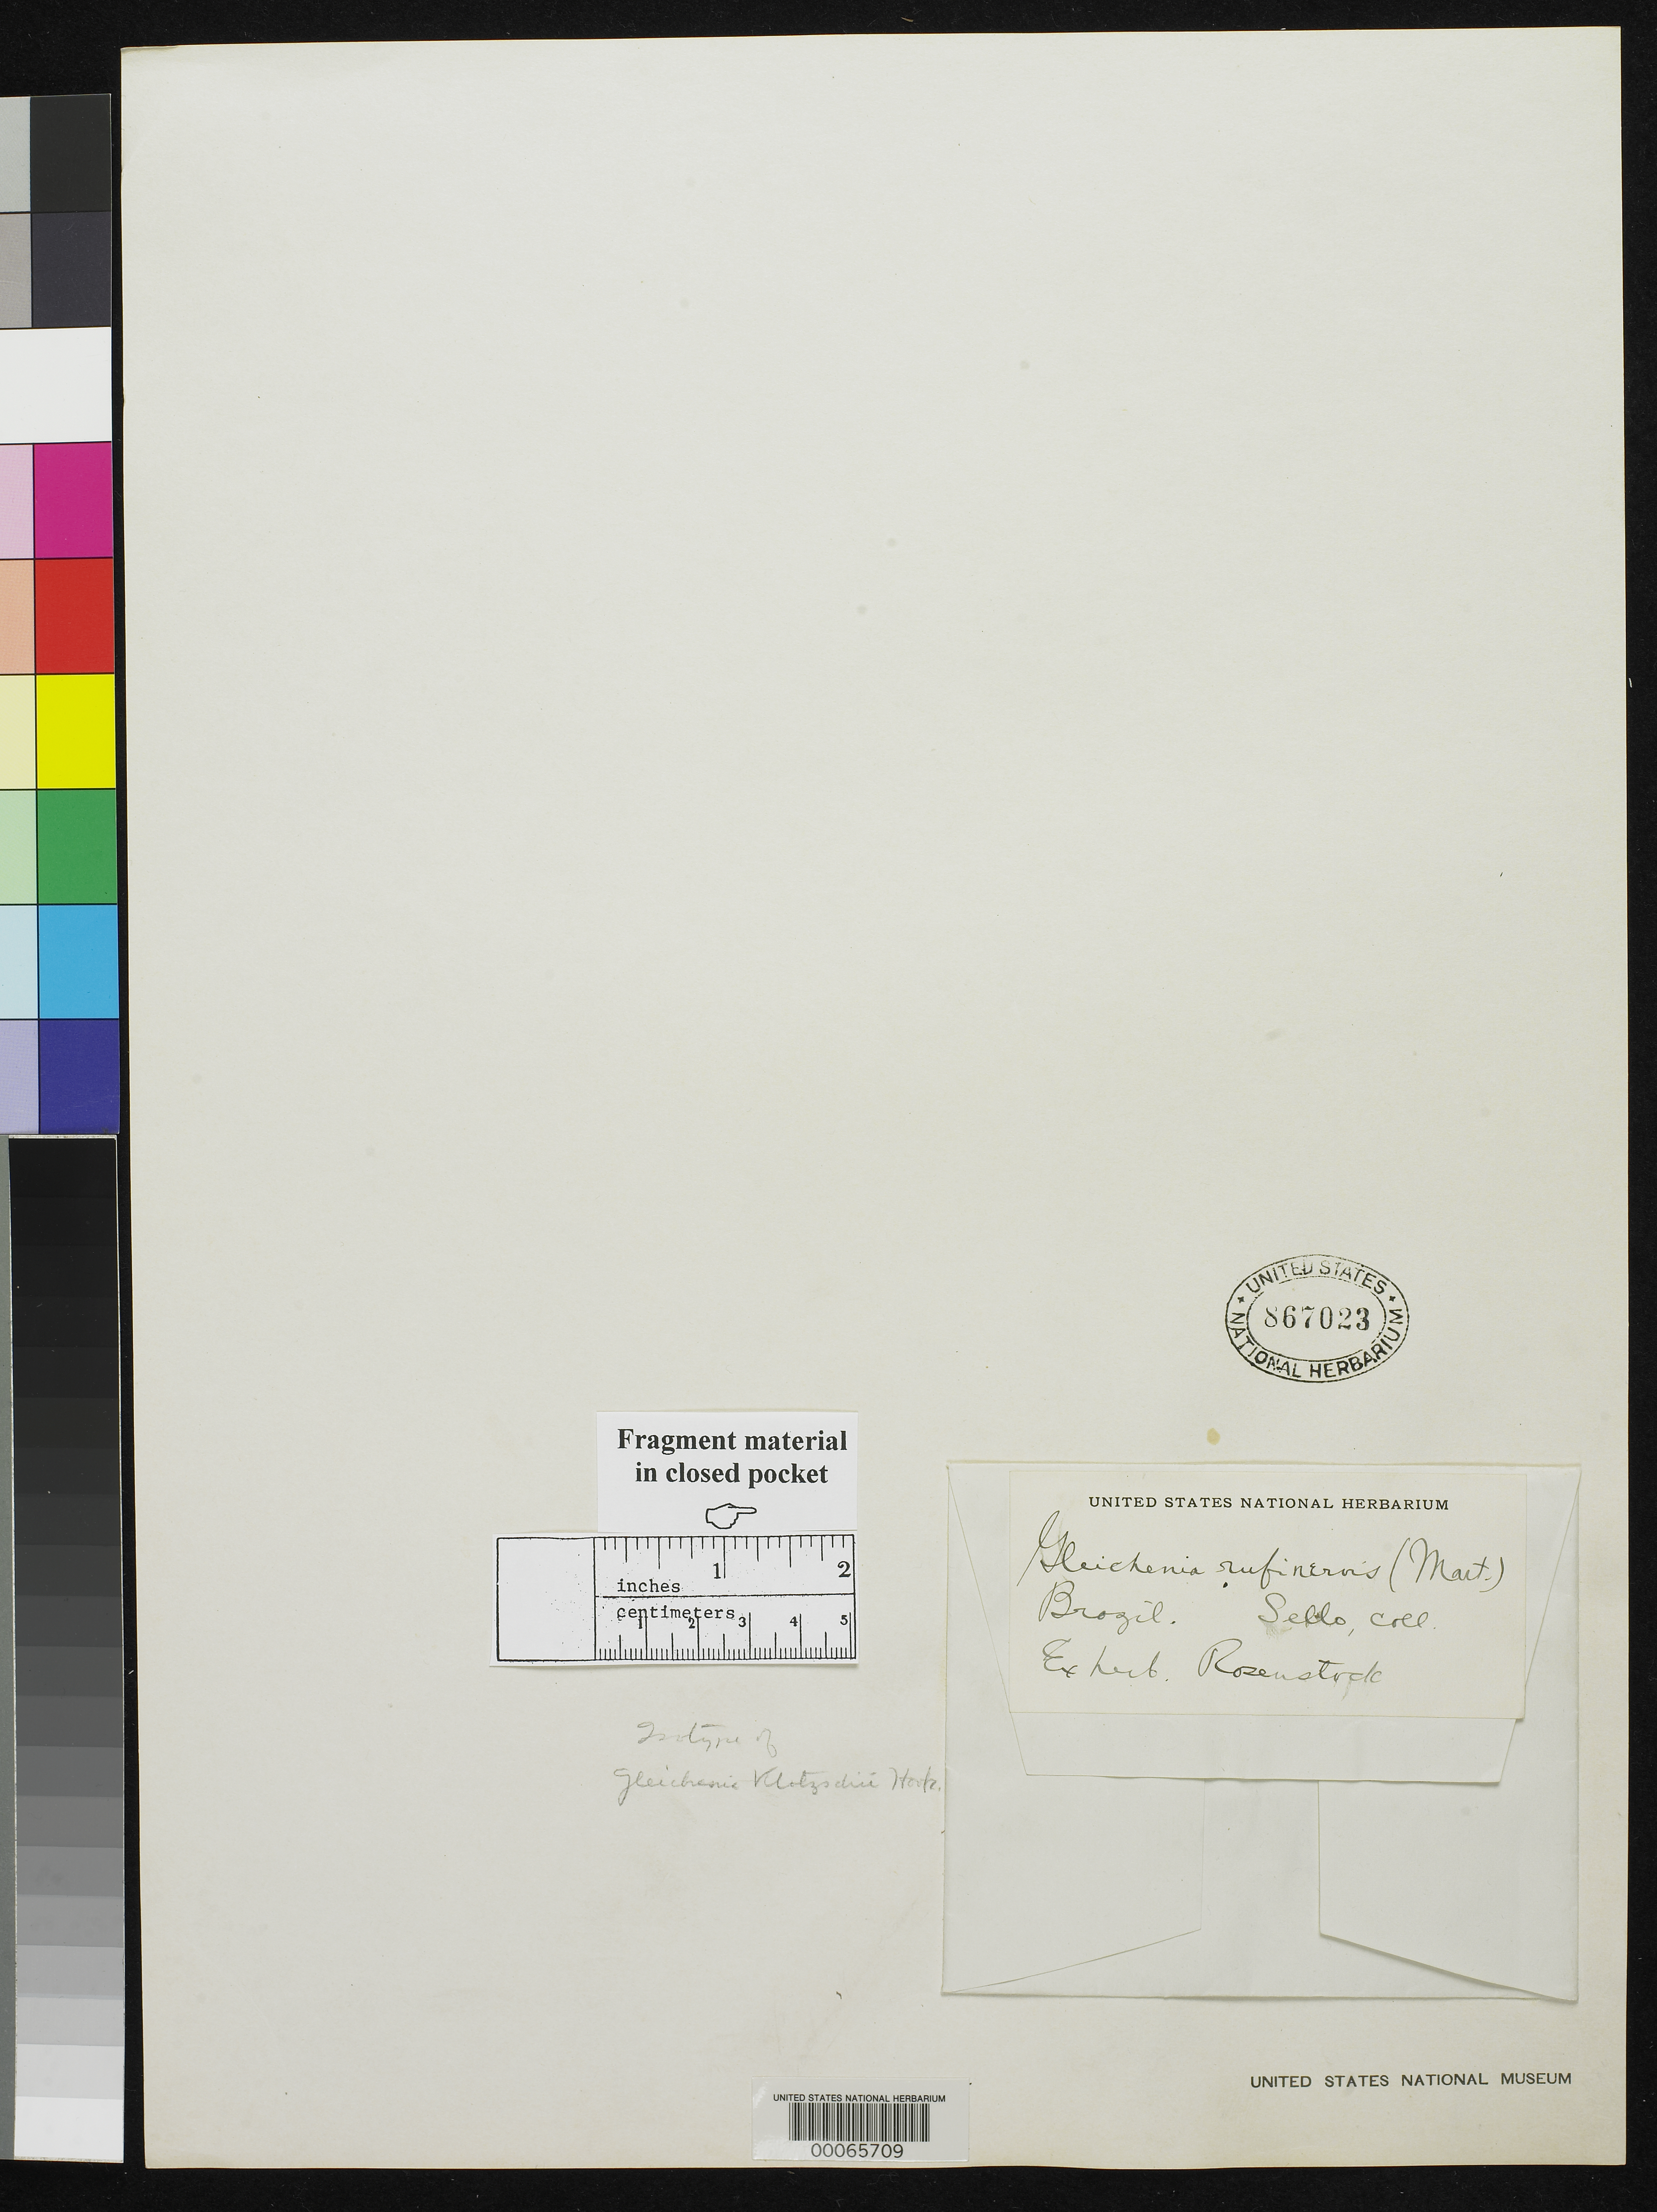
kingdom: Plantae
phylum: Tracheophyta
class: Polypodiopsida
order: Gleicheniales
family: Gleicheniaceae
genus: Gleichenia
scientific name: Gleichenia klotzschii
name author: Hook.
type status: Isotype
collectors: F. Sellow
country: Brazil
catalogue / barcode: US 867023